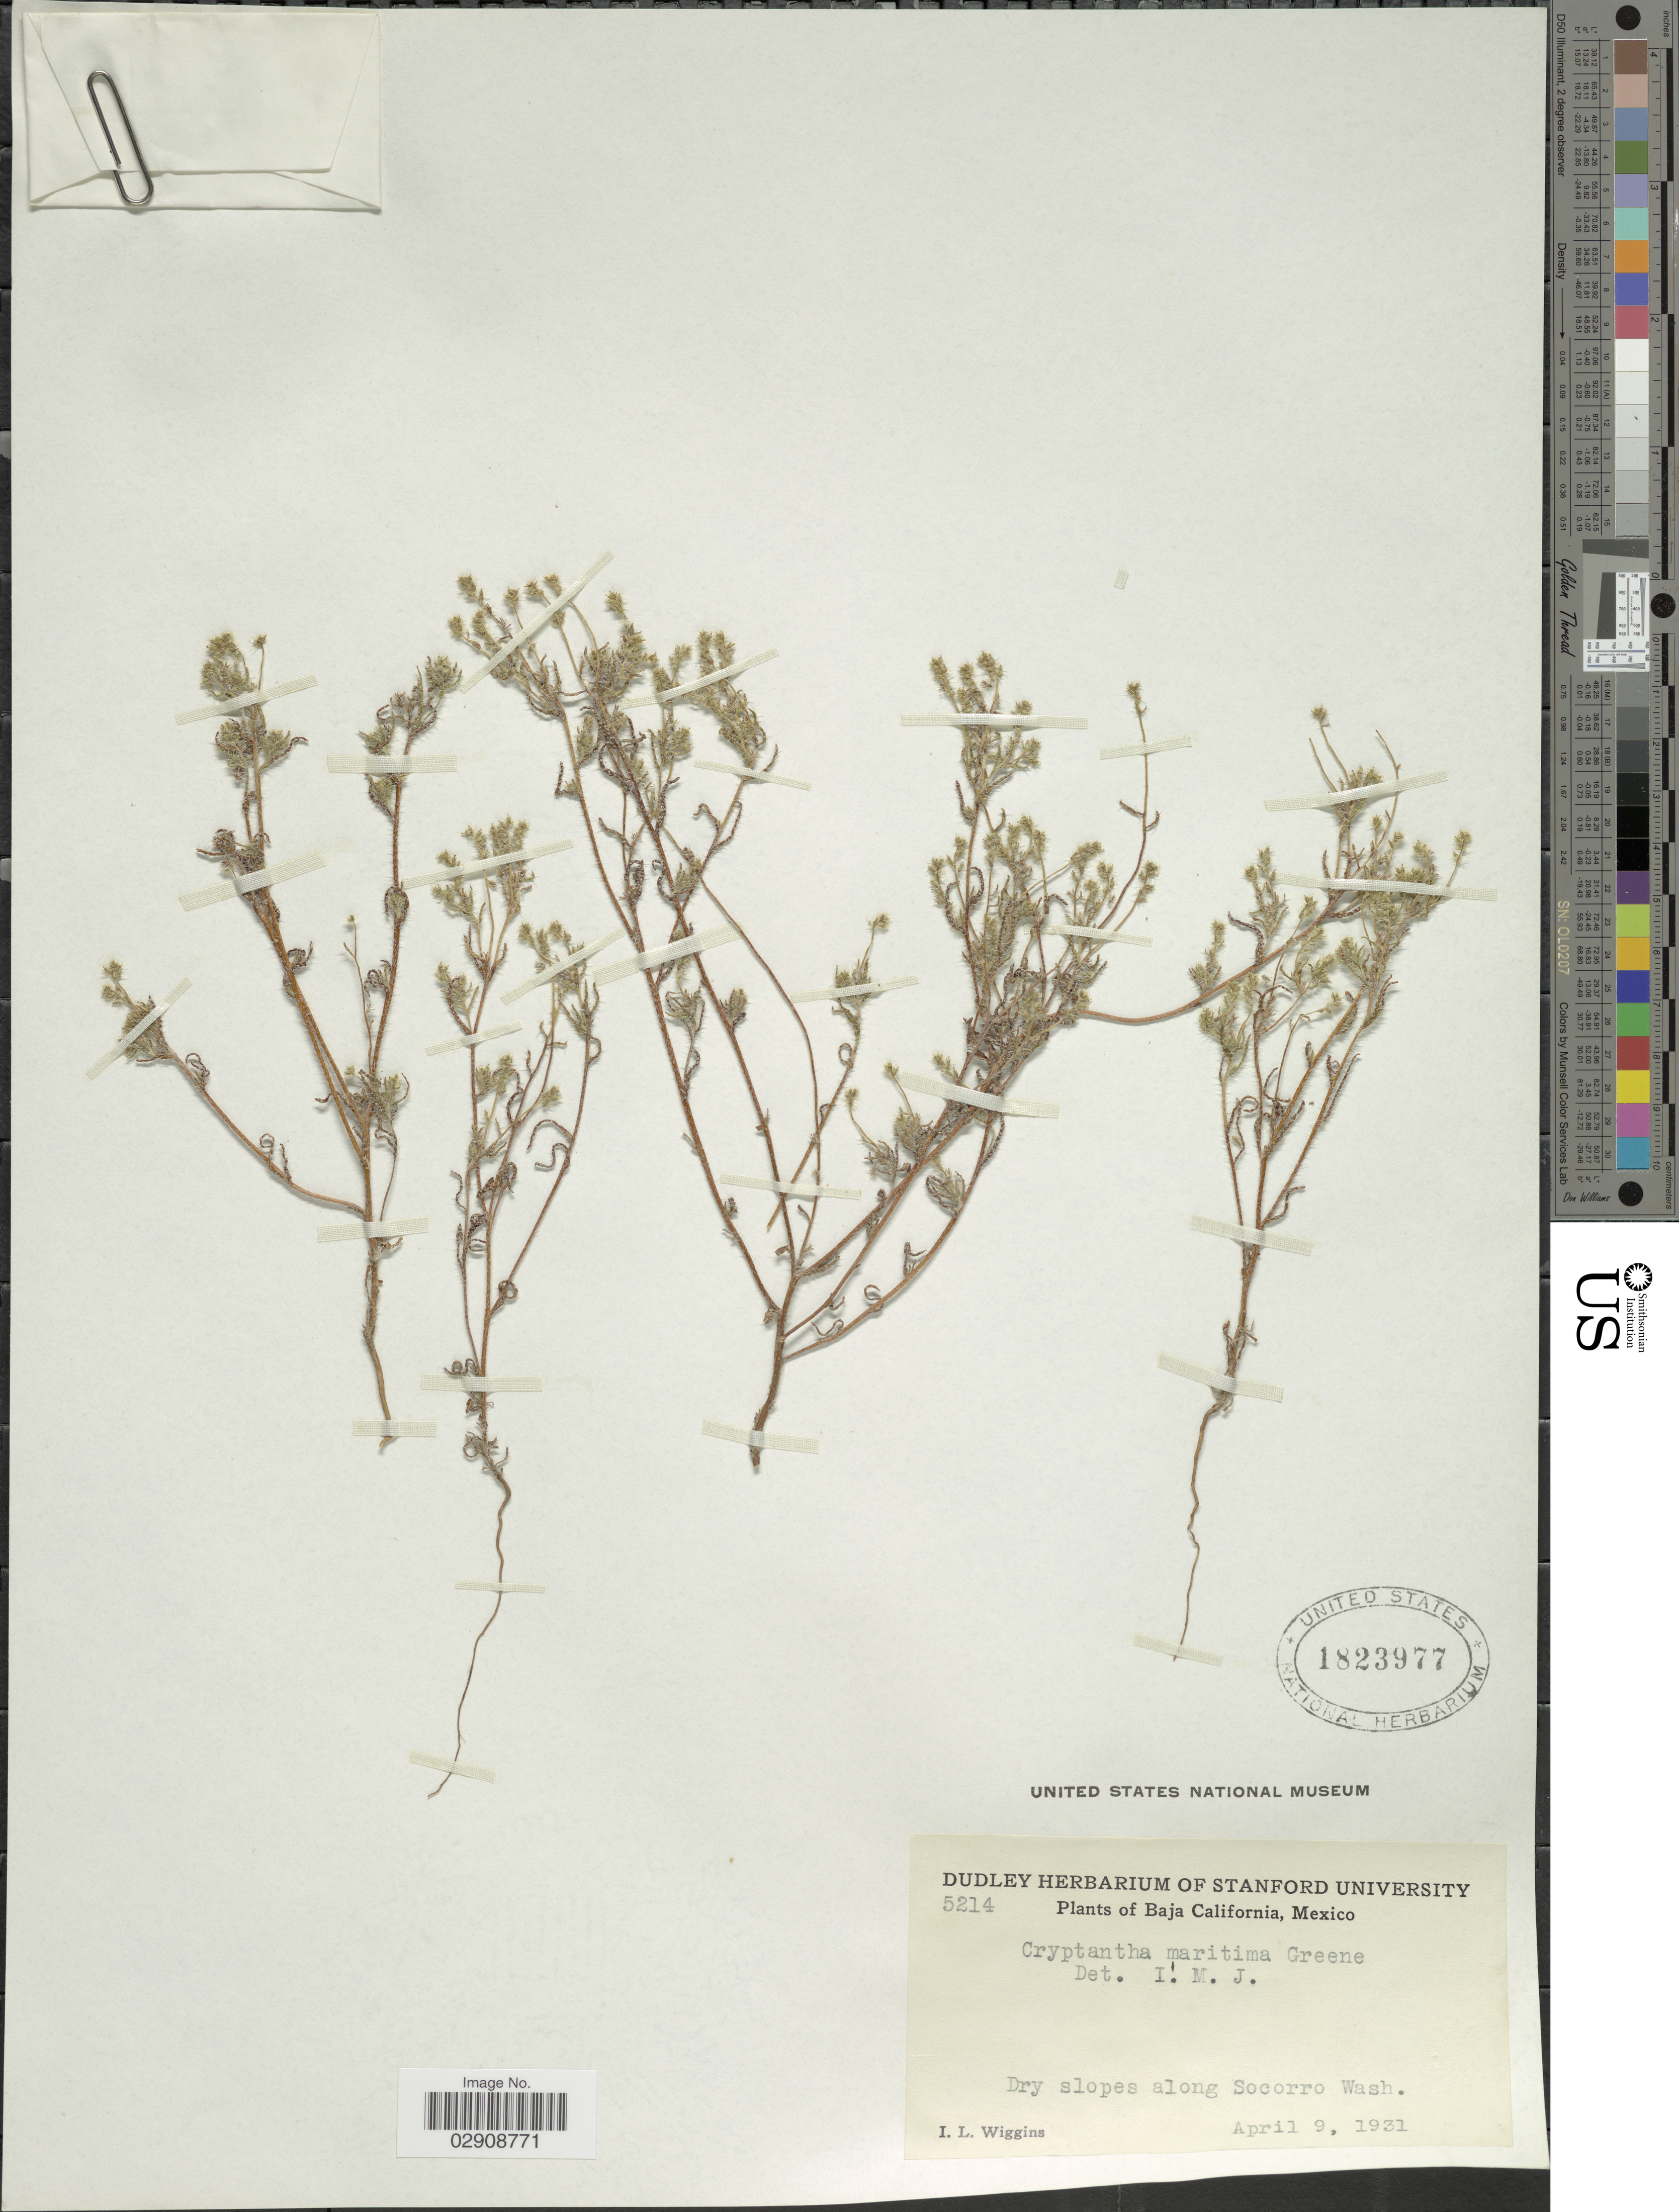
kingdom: Plantae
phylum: Tracheophyta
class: Magnoliopsida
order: Boraginales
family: Boraginaceae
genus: Cryptantha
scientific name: Cryptantha maritima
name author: (Greene) Greene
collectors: I. L. Wiggins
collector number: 5214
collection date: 1931-04-09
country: Mexico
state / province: Baja California Norte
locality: Dry slopes along Socorro Wash.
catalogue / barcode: US 1823977